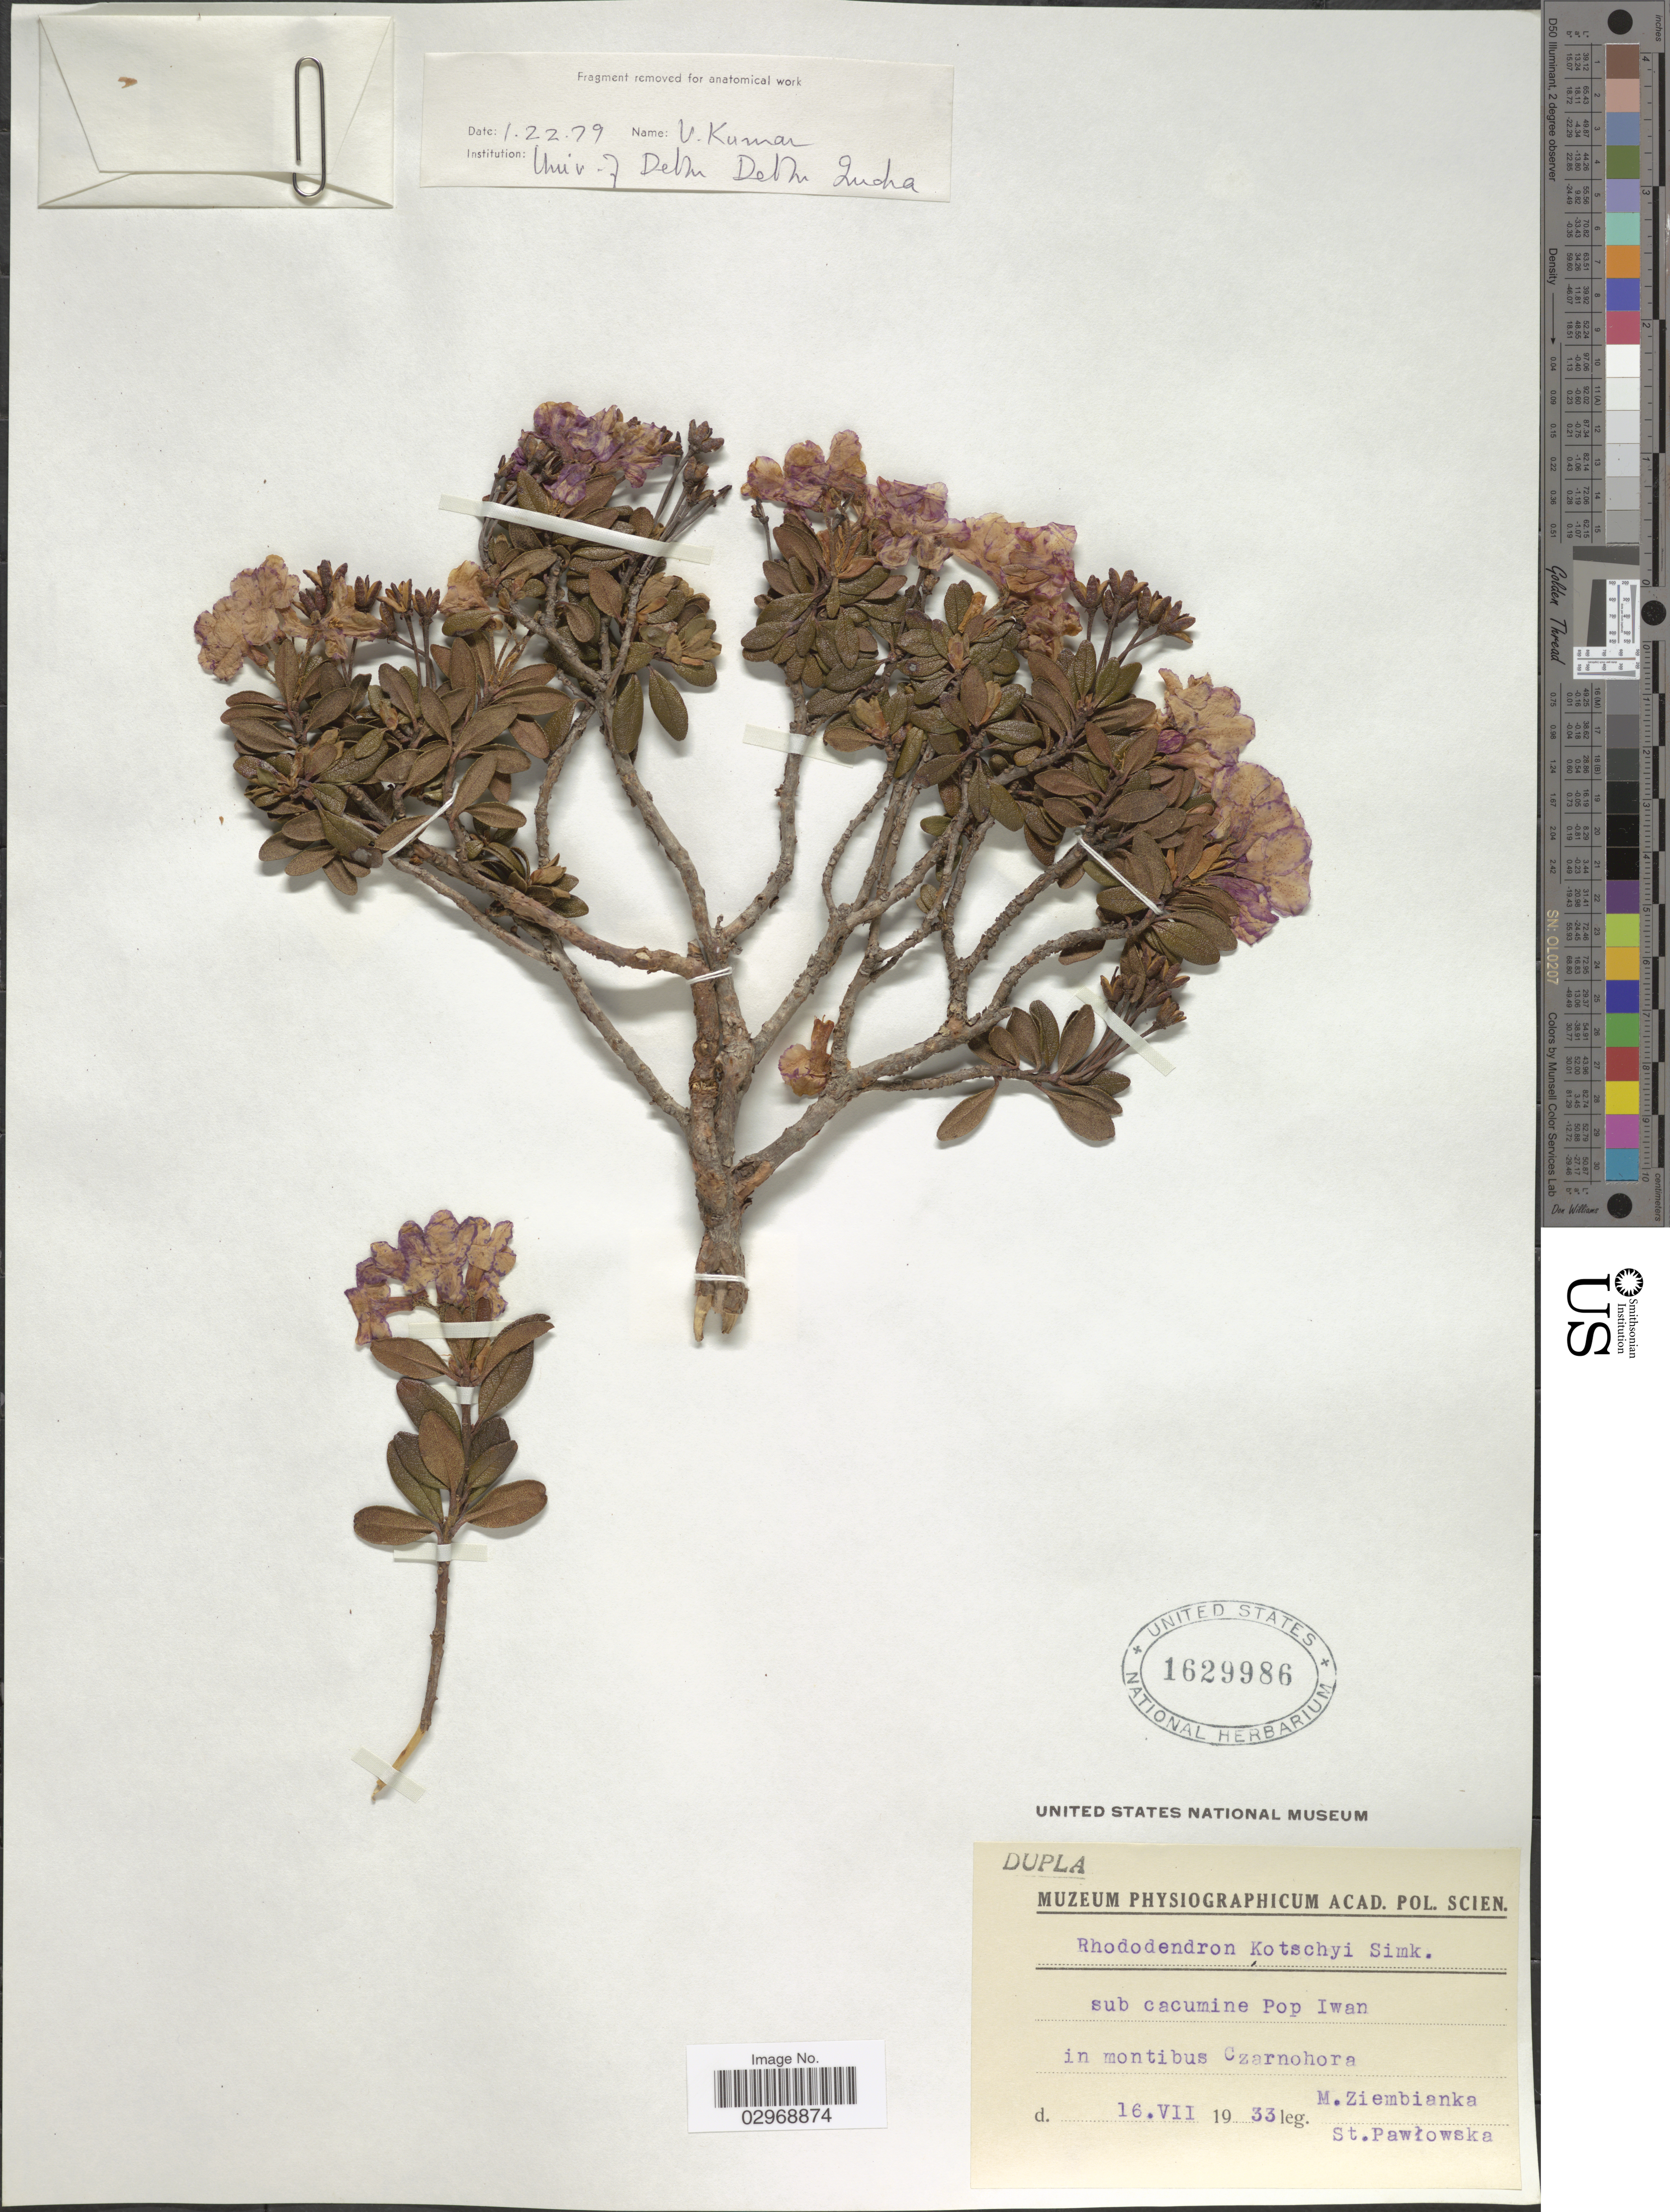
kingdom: Plantae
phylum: Tracheophyta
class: Magnoliopsida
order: Ericales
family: Ericaceae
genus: Rhododendron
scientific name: Rhododendron kotschyi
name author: Simonk.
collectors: M. Ziembianka & S. Pawlowska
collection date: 1933-07-16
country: Poland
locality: Sub cacumine Pop Iwan in montibus Czarnohora.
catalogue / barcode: US 1629986